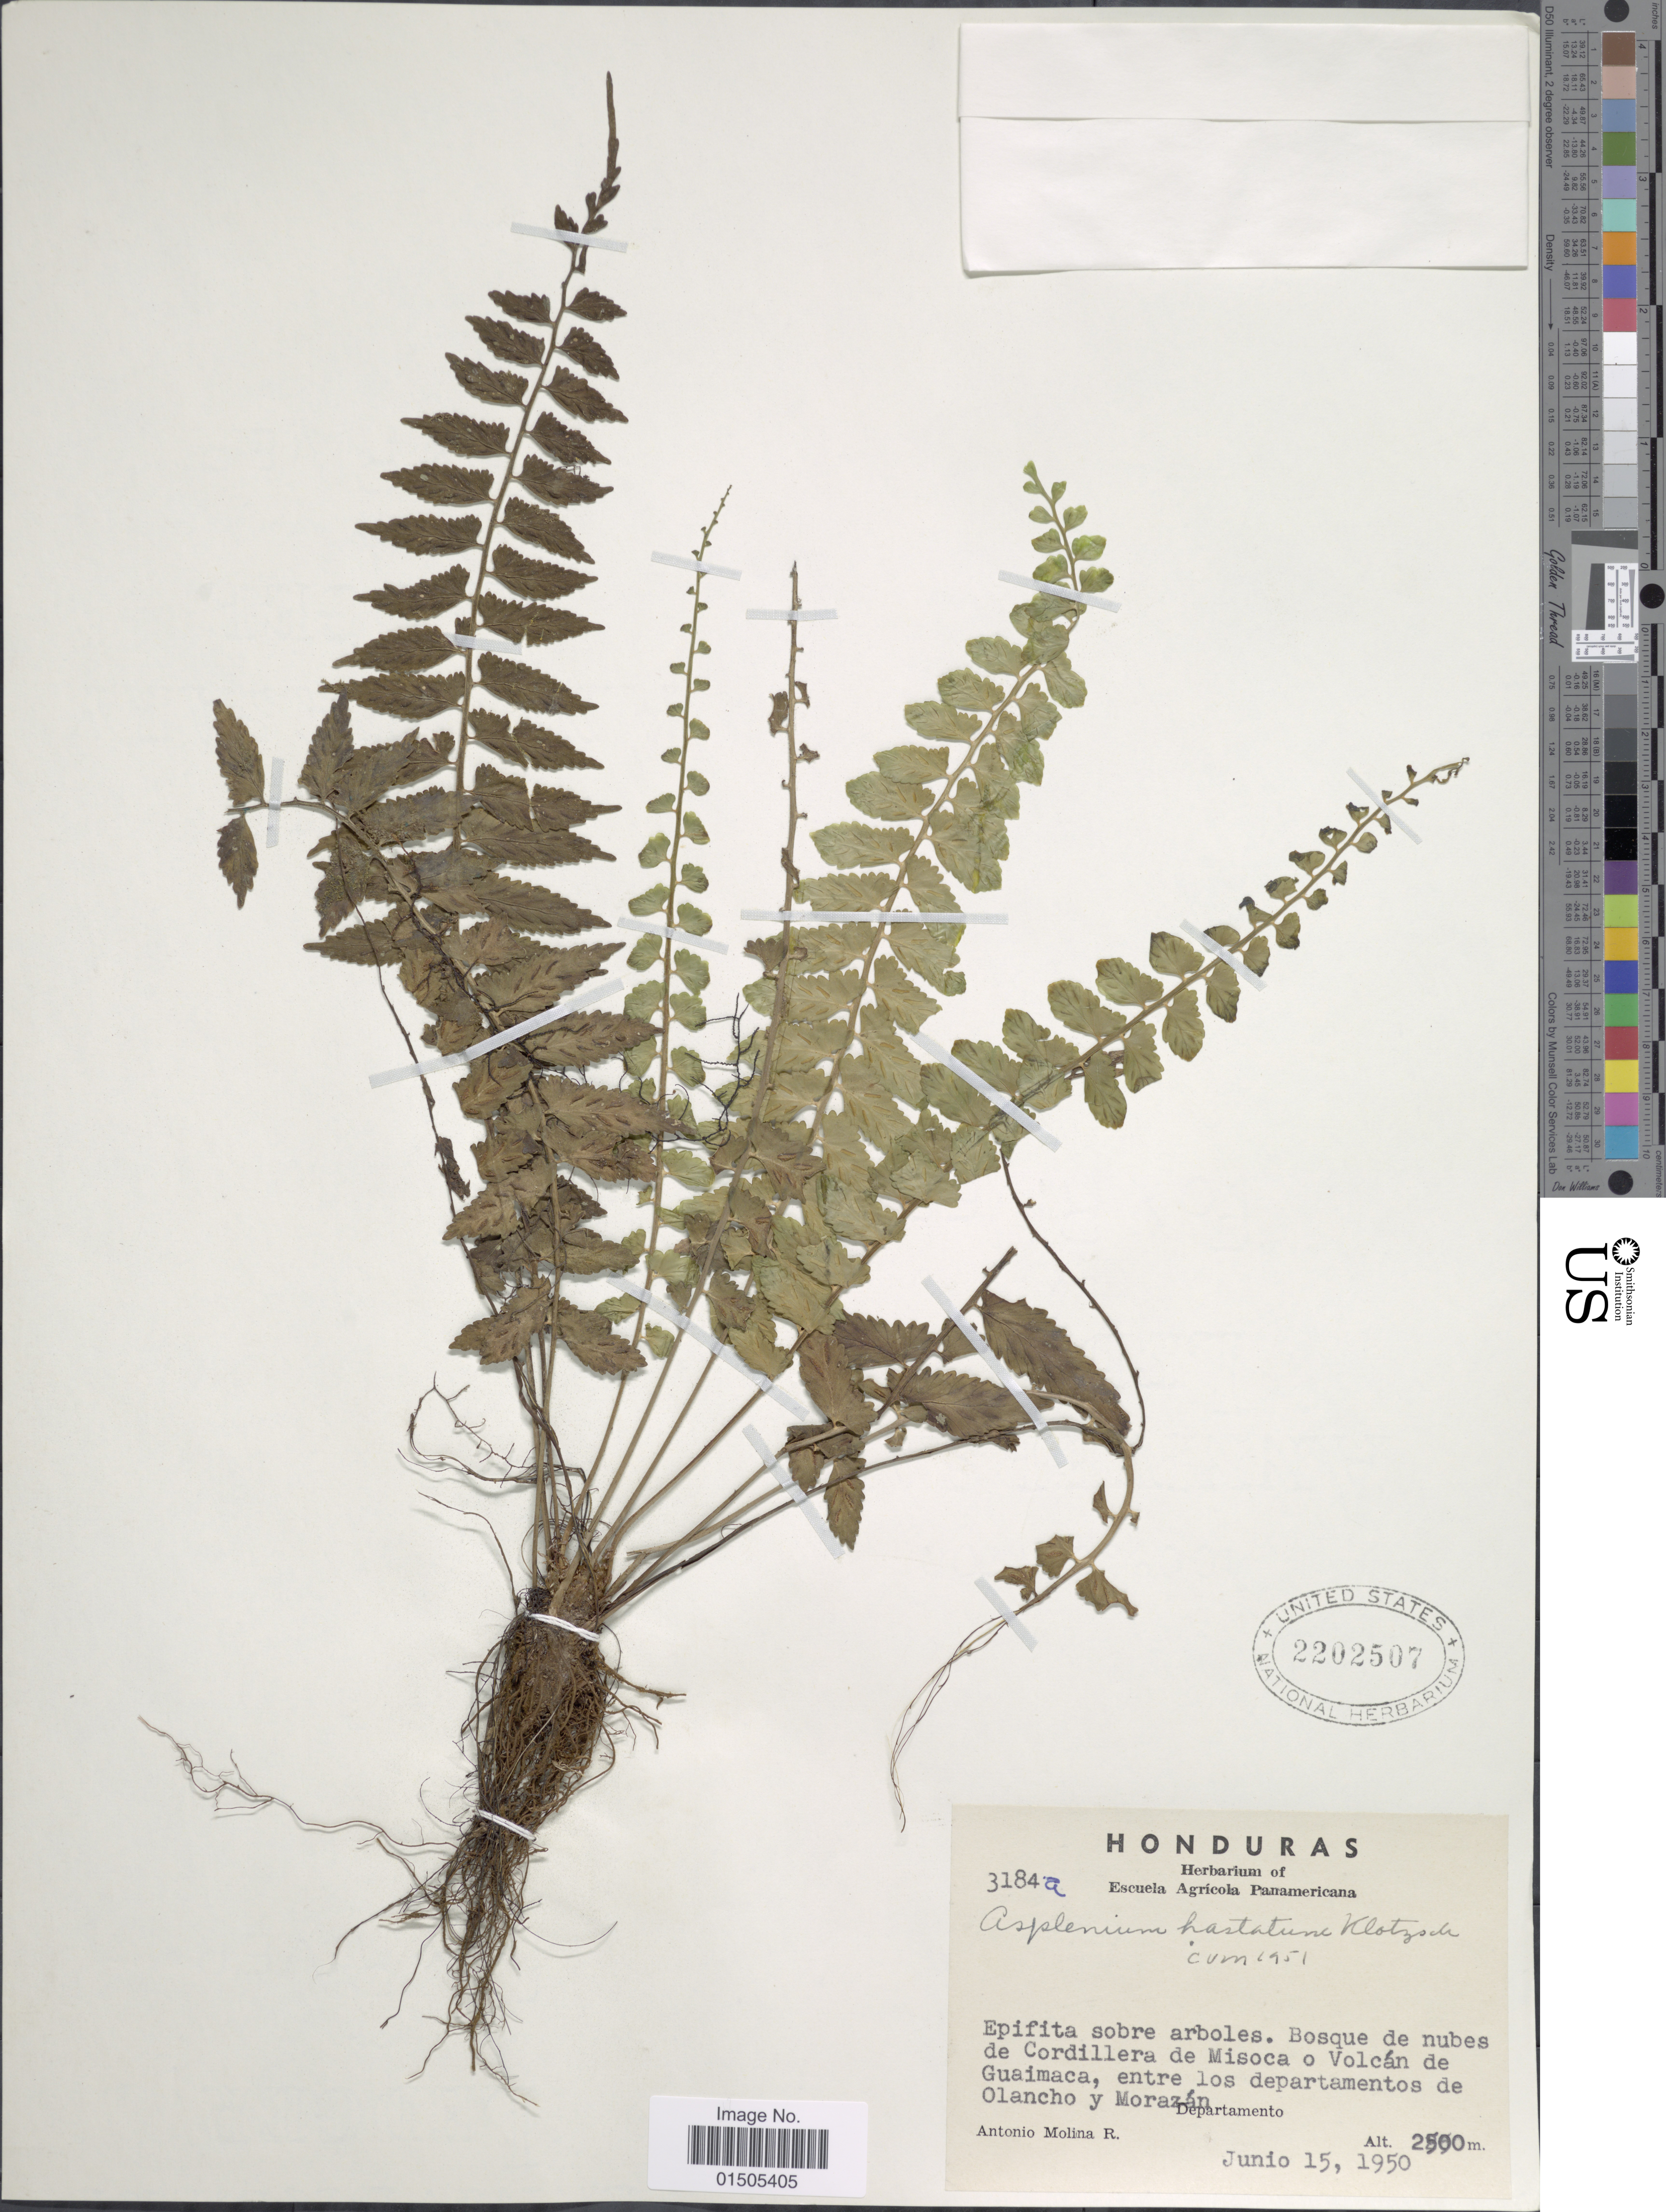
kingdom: Plantae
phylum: Tracheophyta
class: Polypodiopsida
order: Polypodiales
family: Aspleniaceae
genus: Asplenium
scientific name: Asplenium auriculatum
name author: Sw.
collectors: A. Molina R.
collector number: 3184a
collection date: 1950-06-15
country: Honduras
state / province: Fco. Morazán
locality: Bosque de nubes de Cordillera de Misoca o Volcán de Guaimaca, entre los departamentos de Olancho y Morazán.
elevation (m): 2500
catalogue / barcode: US 2202507